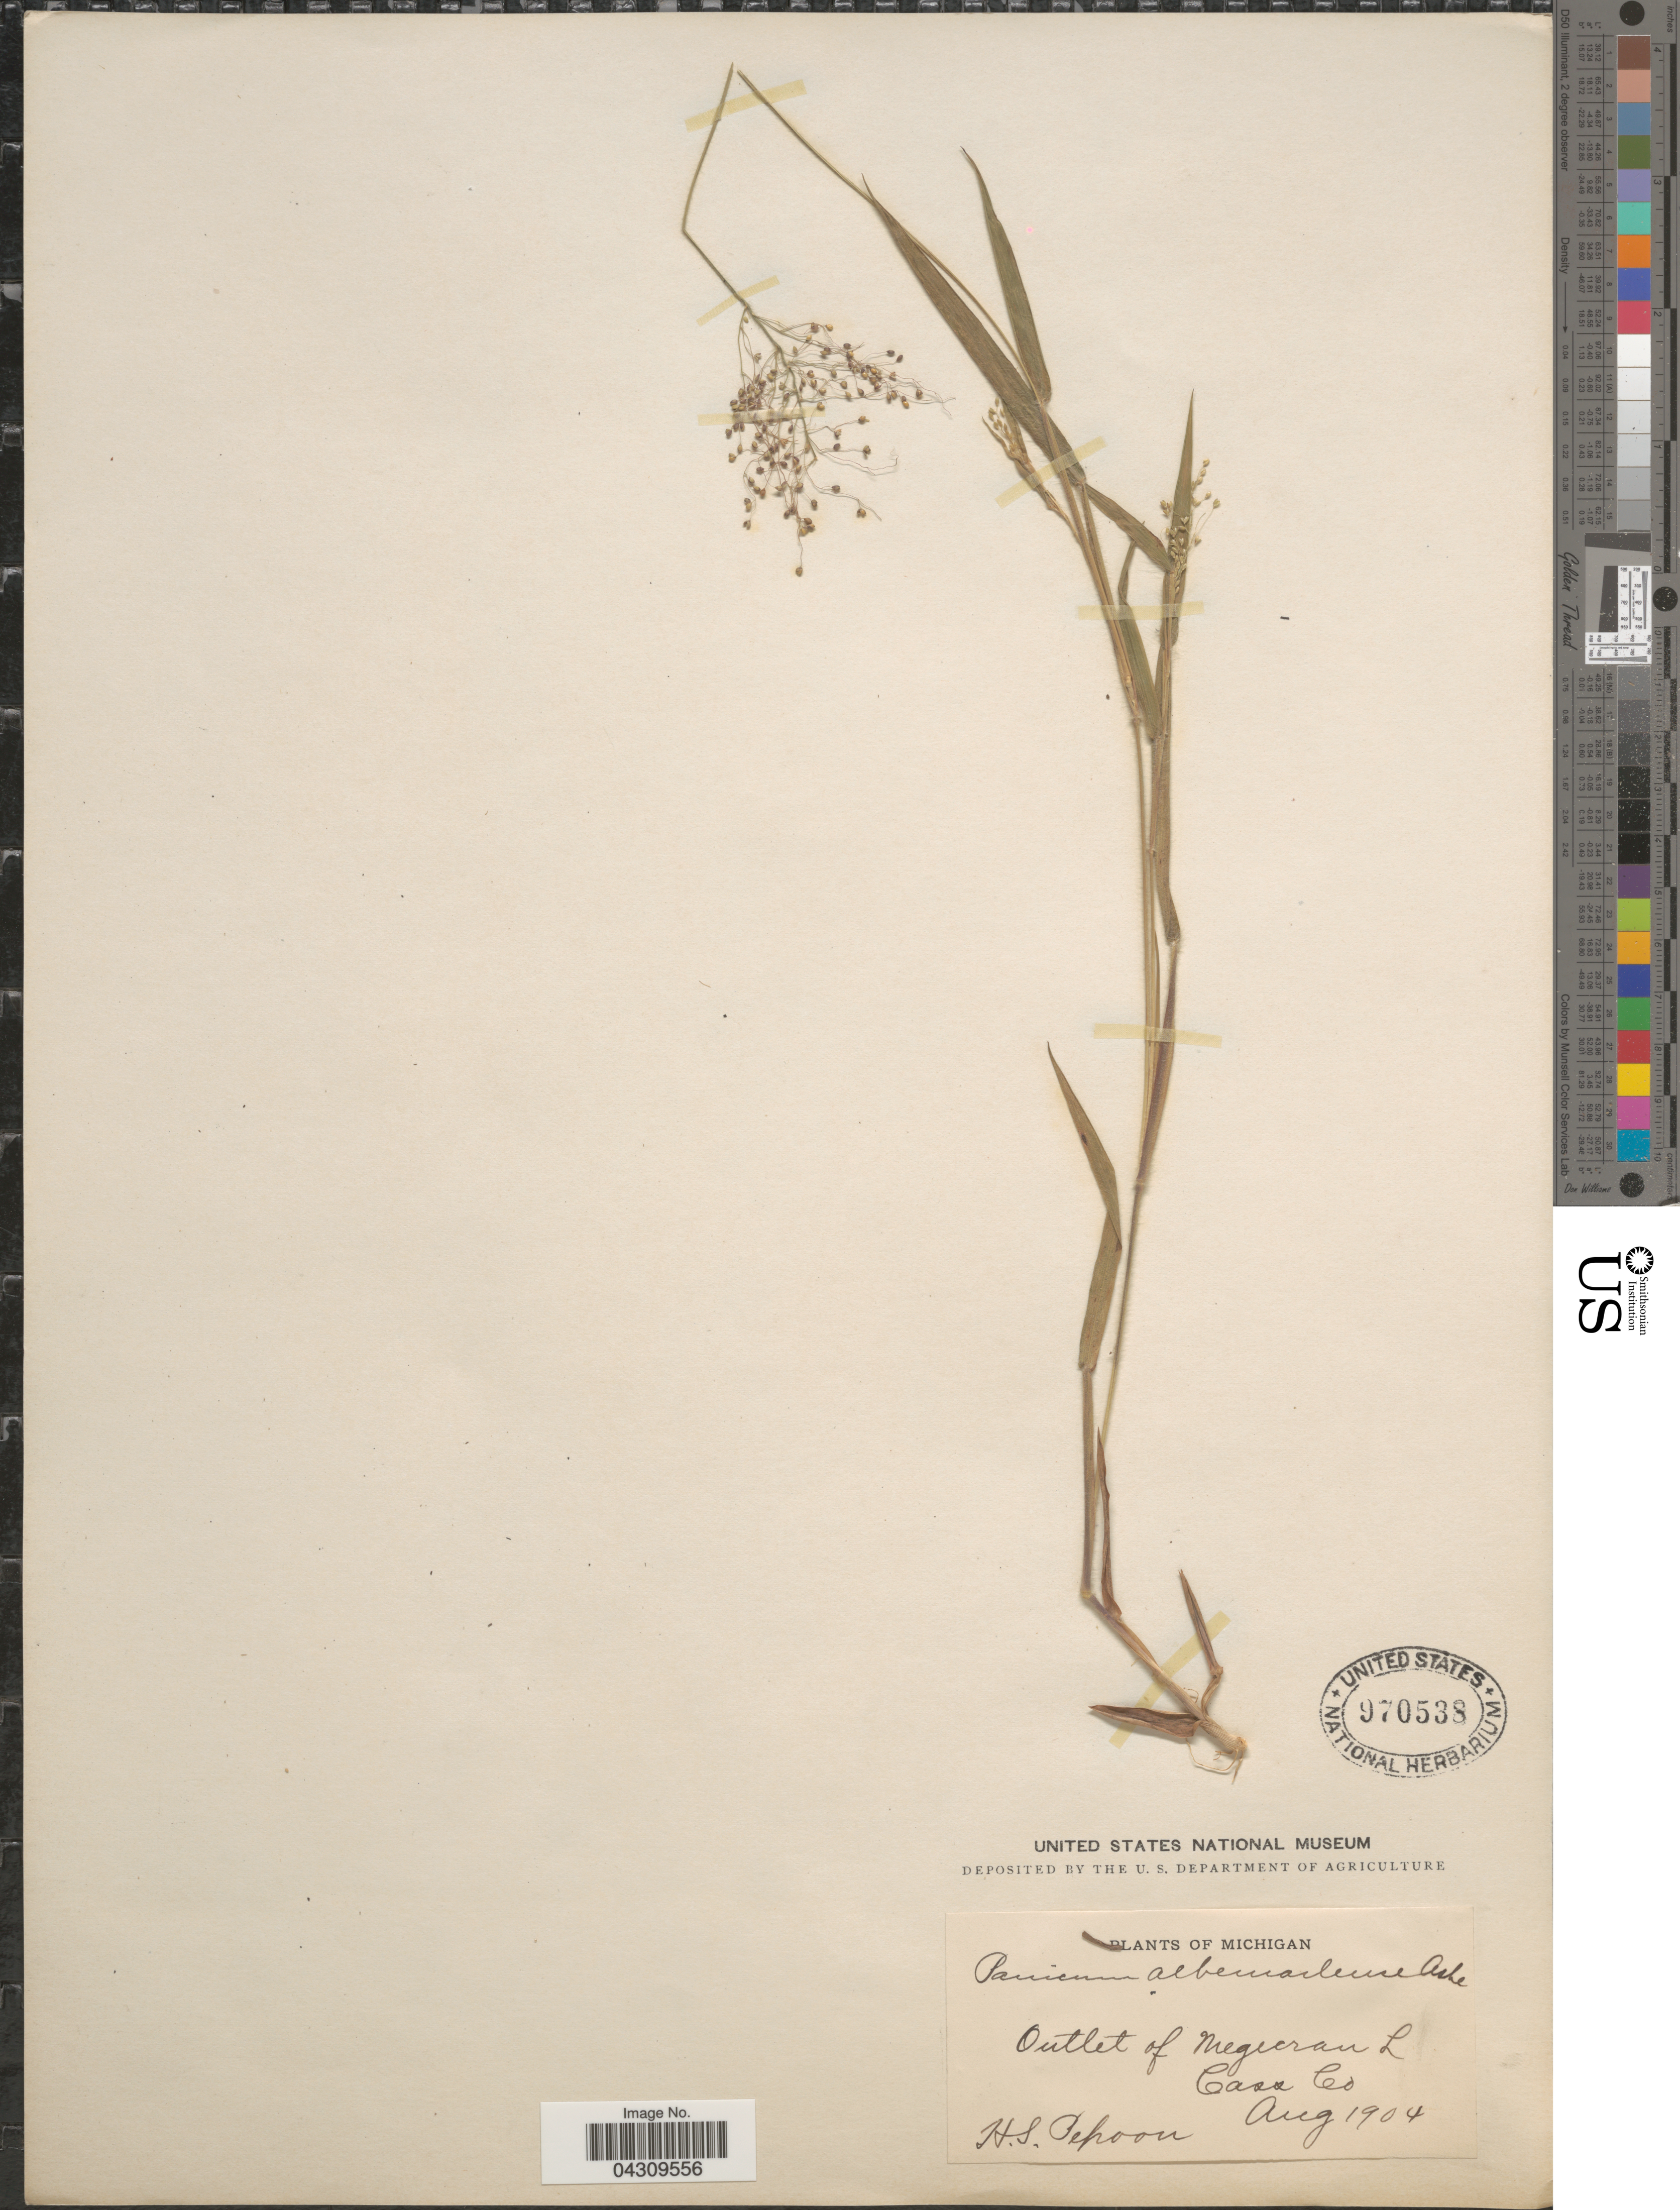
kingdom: Plantae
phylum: Tracheophyta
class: Liliopsida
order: Poales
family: Poaceae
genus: Dichanthelium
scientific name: Dichanthelium acuminatum var. acuminatum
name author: (Sw.) Gould & C.A. Clark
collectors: H. Pepoon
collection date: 1904-08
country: United States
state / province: Michigan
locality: Outlet of Magician L. Cass Co.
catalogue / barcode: US 970538